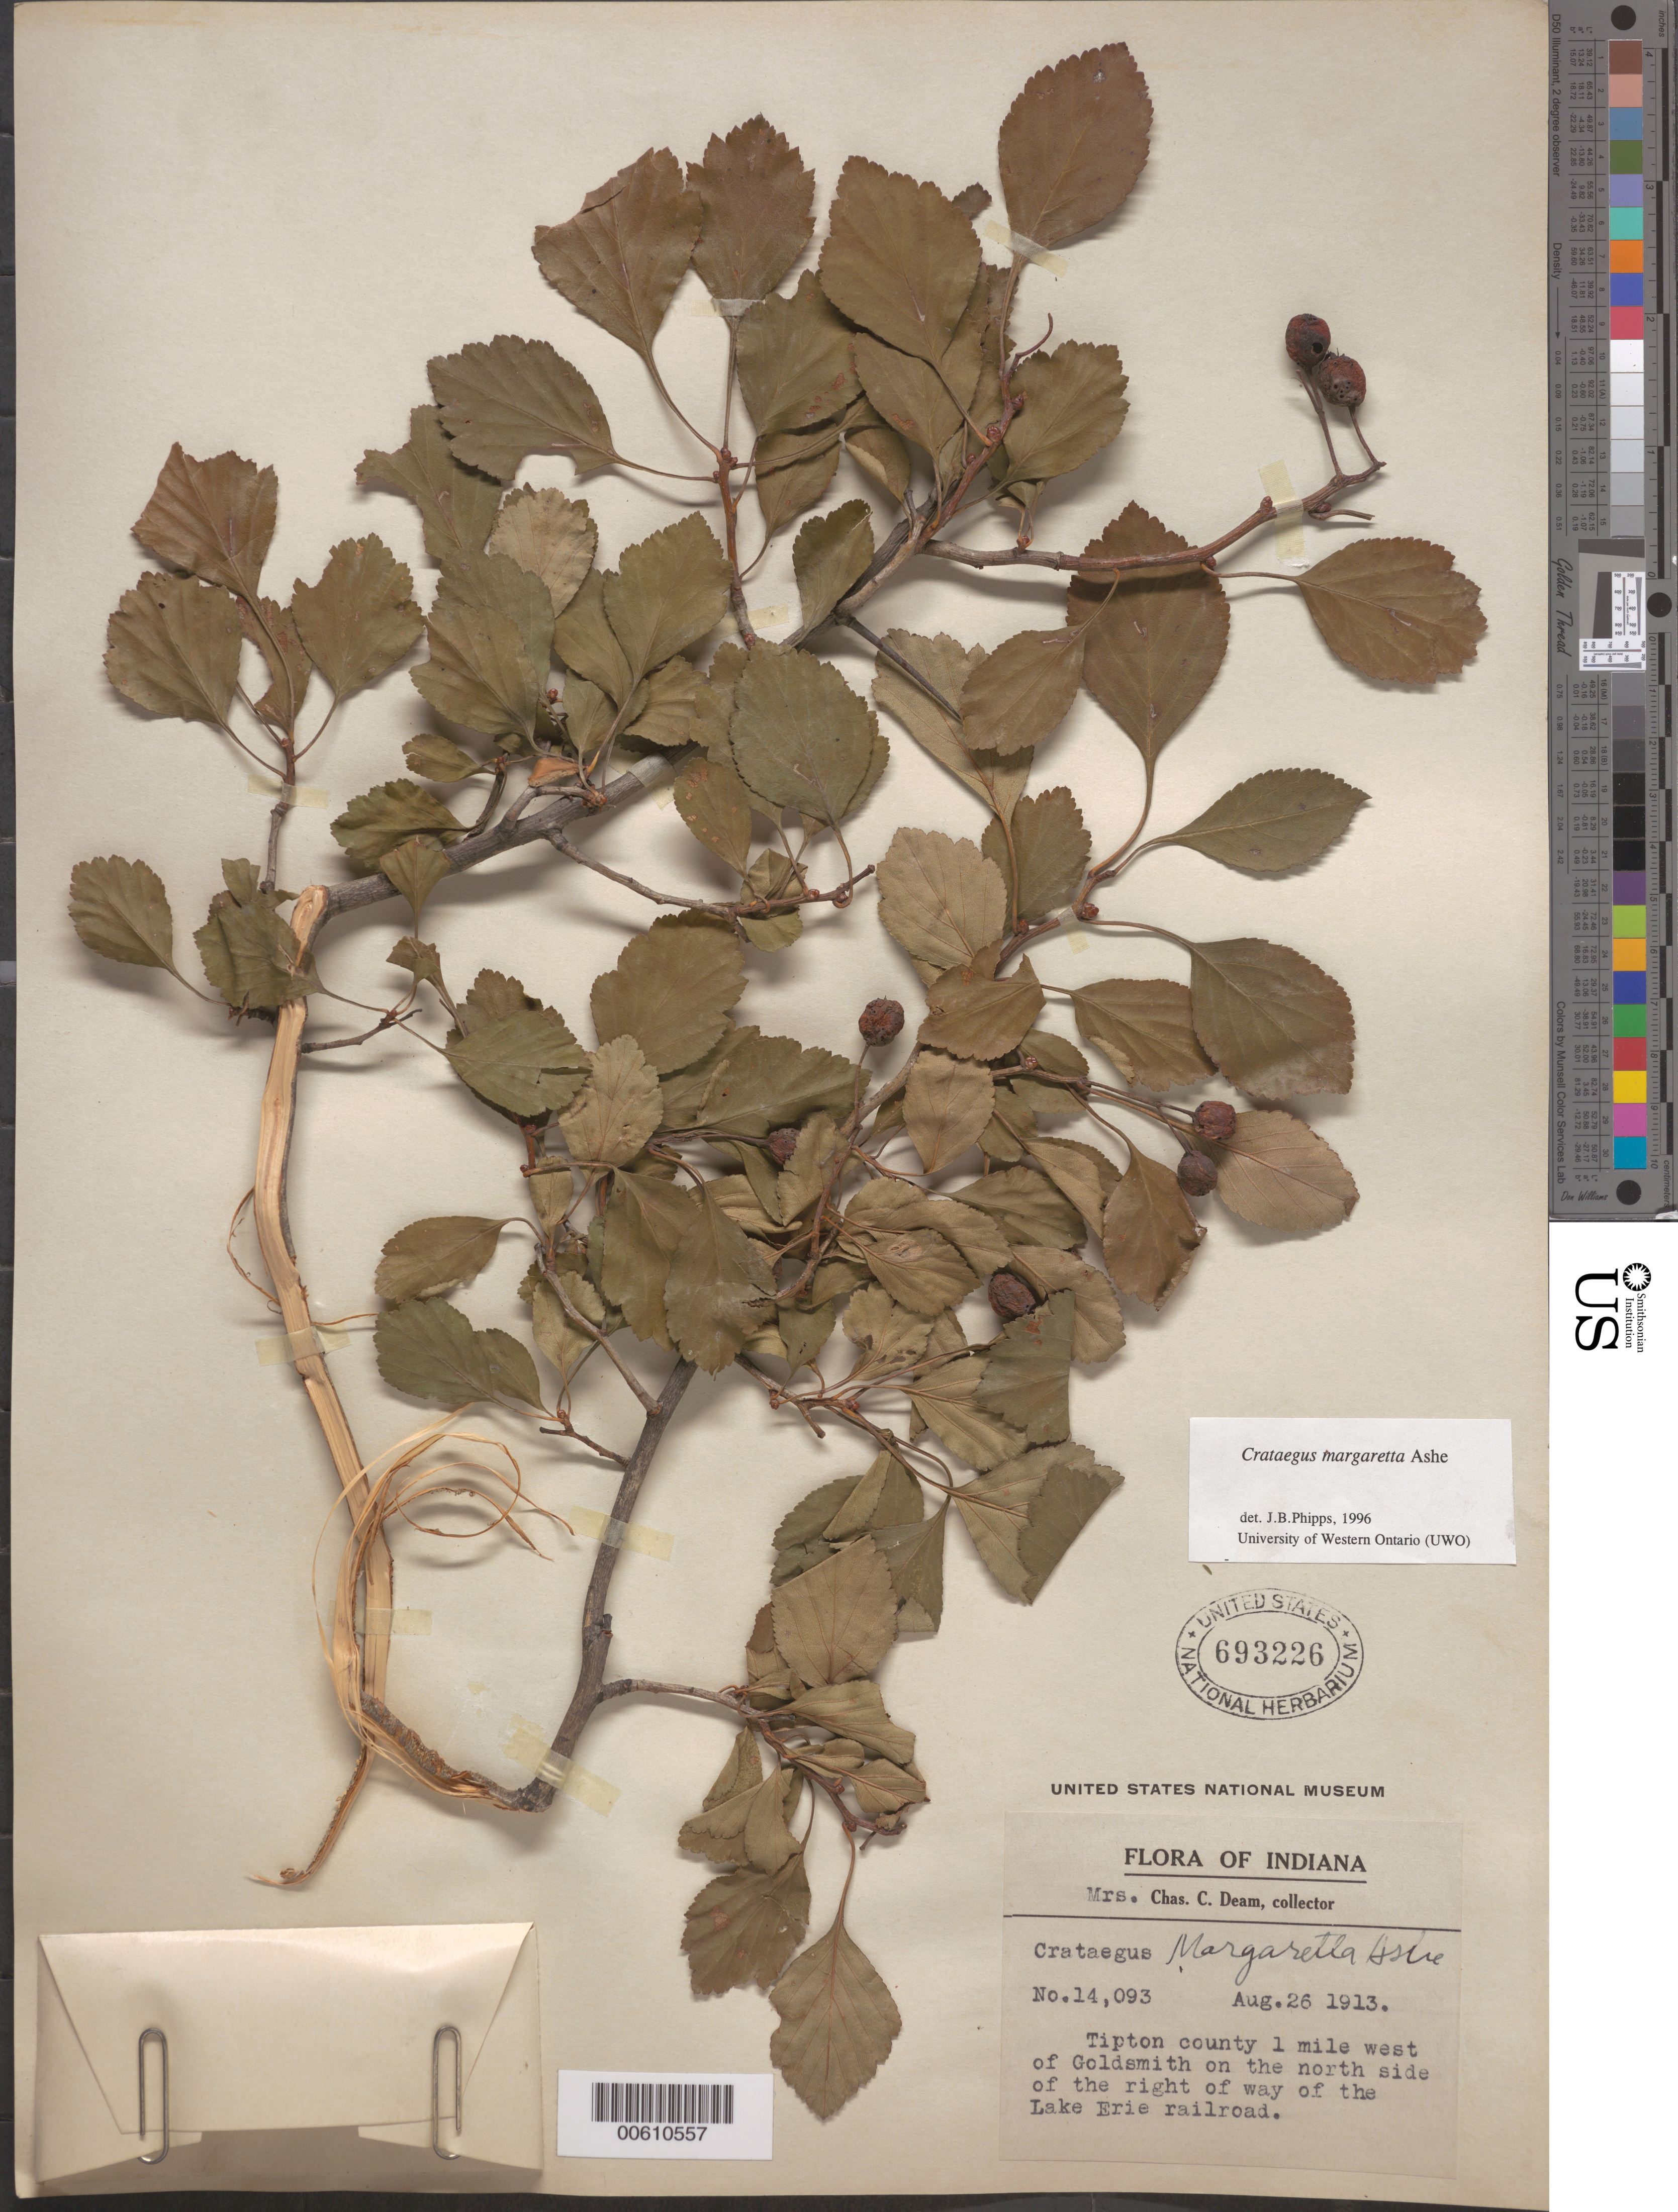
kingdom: Plantae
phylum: Tracheophyta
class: Magnoliopsida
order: Rosales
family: Rosaceae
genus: Crataegus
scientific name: Crataegus margarettae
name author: Ashe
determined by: Phipps, James B., (UWO), University of Western Ontario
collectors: C. C. Deam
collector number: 14093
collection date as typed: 26 Aug 1913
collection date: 1913-08-26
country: United States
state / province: Indiana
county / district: Tipton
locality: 1 mi. W of Goldsmith on the N side of the right of way of the Lake Eire railroad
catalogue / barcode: US 693226